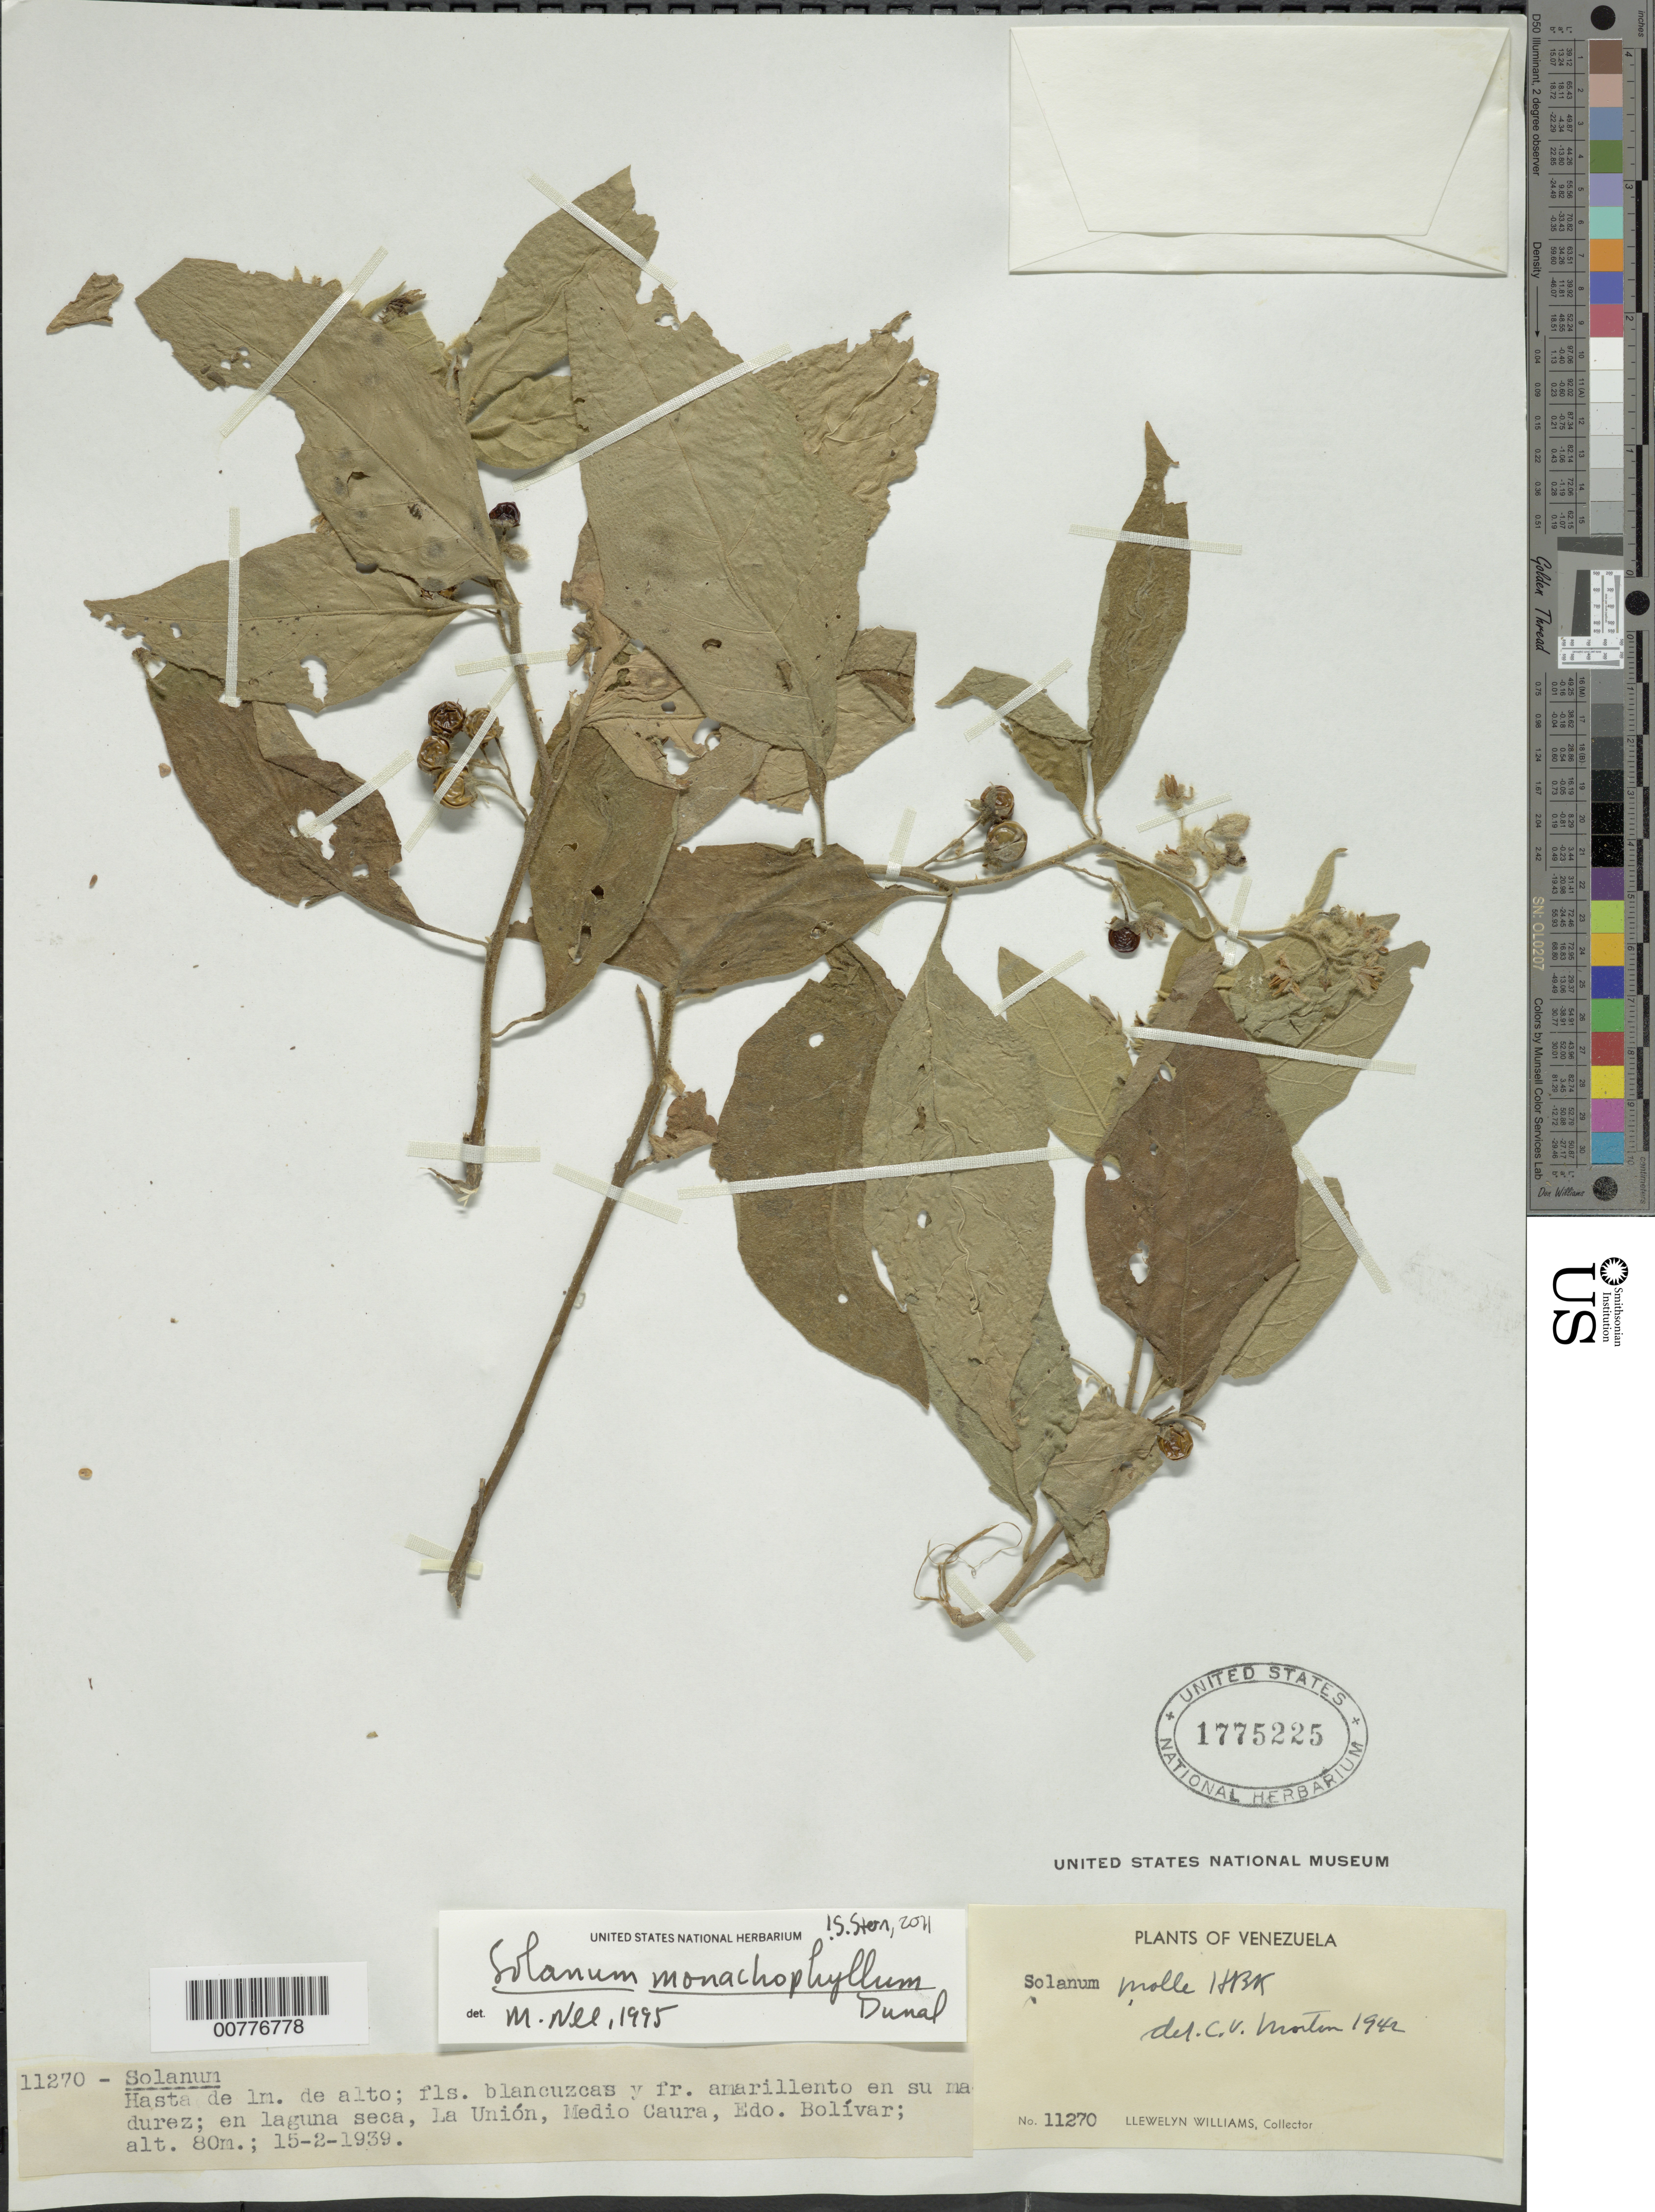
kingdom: Plantae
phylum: Tracheophyta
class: Magnoliopsida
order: Solanales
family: Solanaceae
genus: Solanum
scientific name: Solanum monachophyllum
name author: Dunal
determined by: Nee, Michael H.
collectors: L. Williams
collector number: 11270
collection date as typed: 2 Feb 1939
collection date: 1939-02-02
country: Venezuela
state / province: Bolívar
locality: La Union, Medio Caura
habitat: En laguna seca.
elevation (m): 80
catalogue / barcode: US 1775225